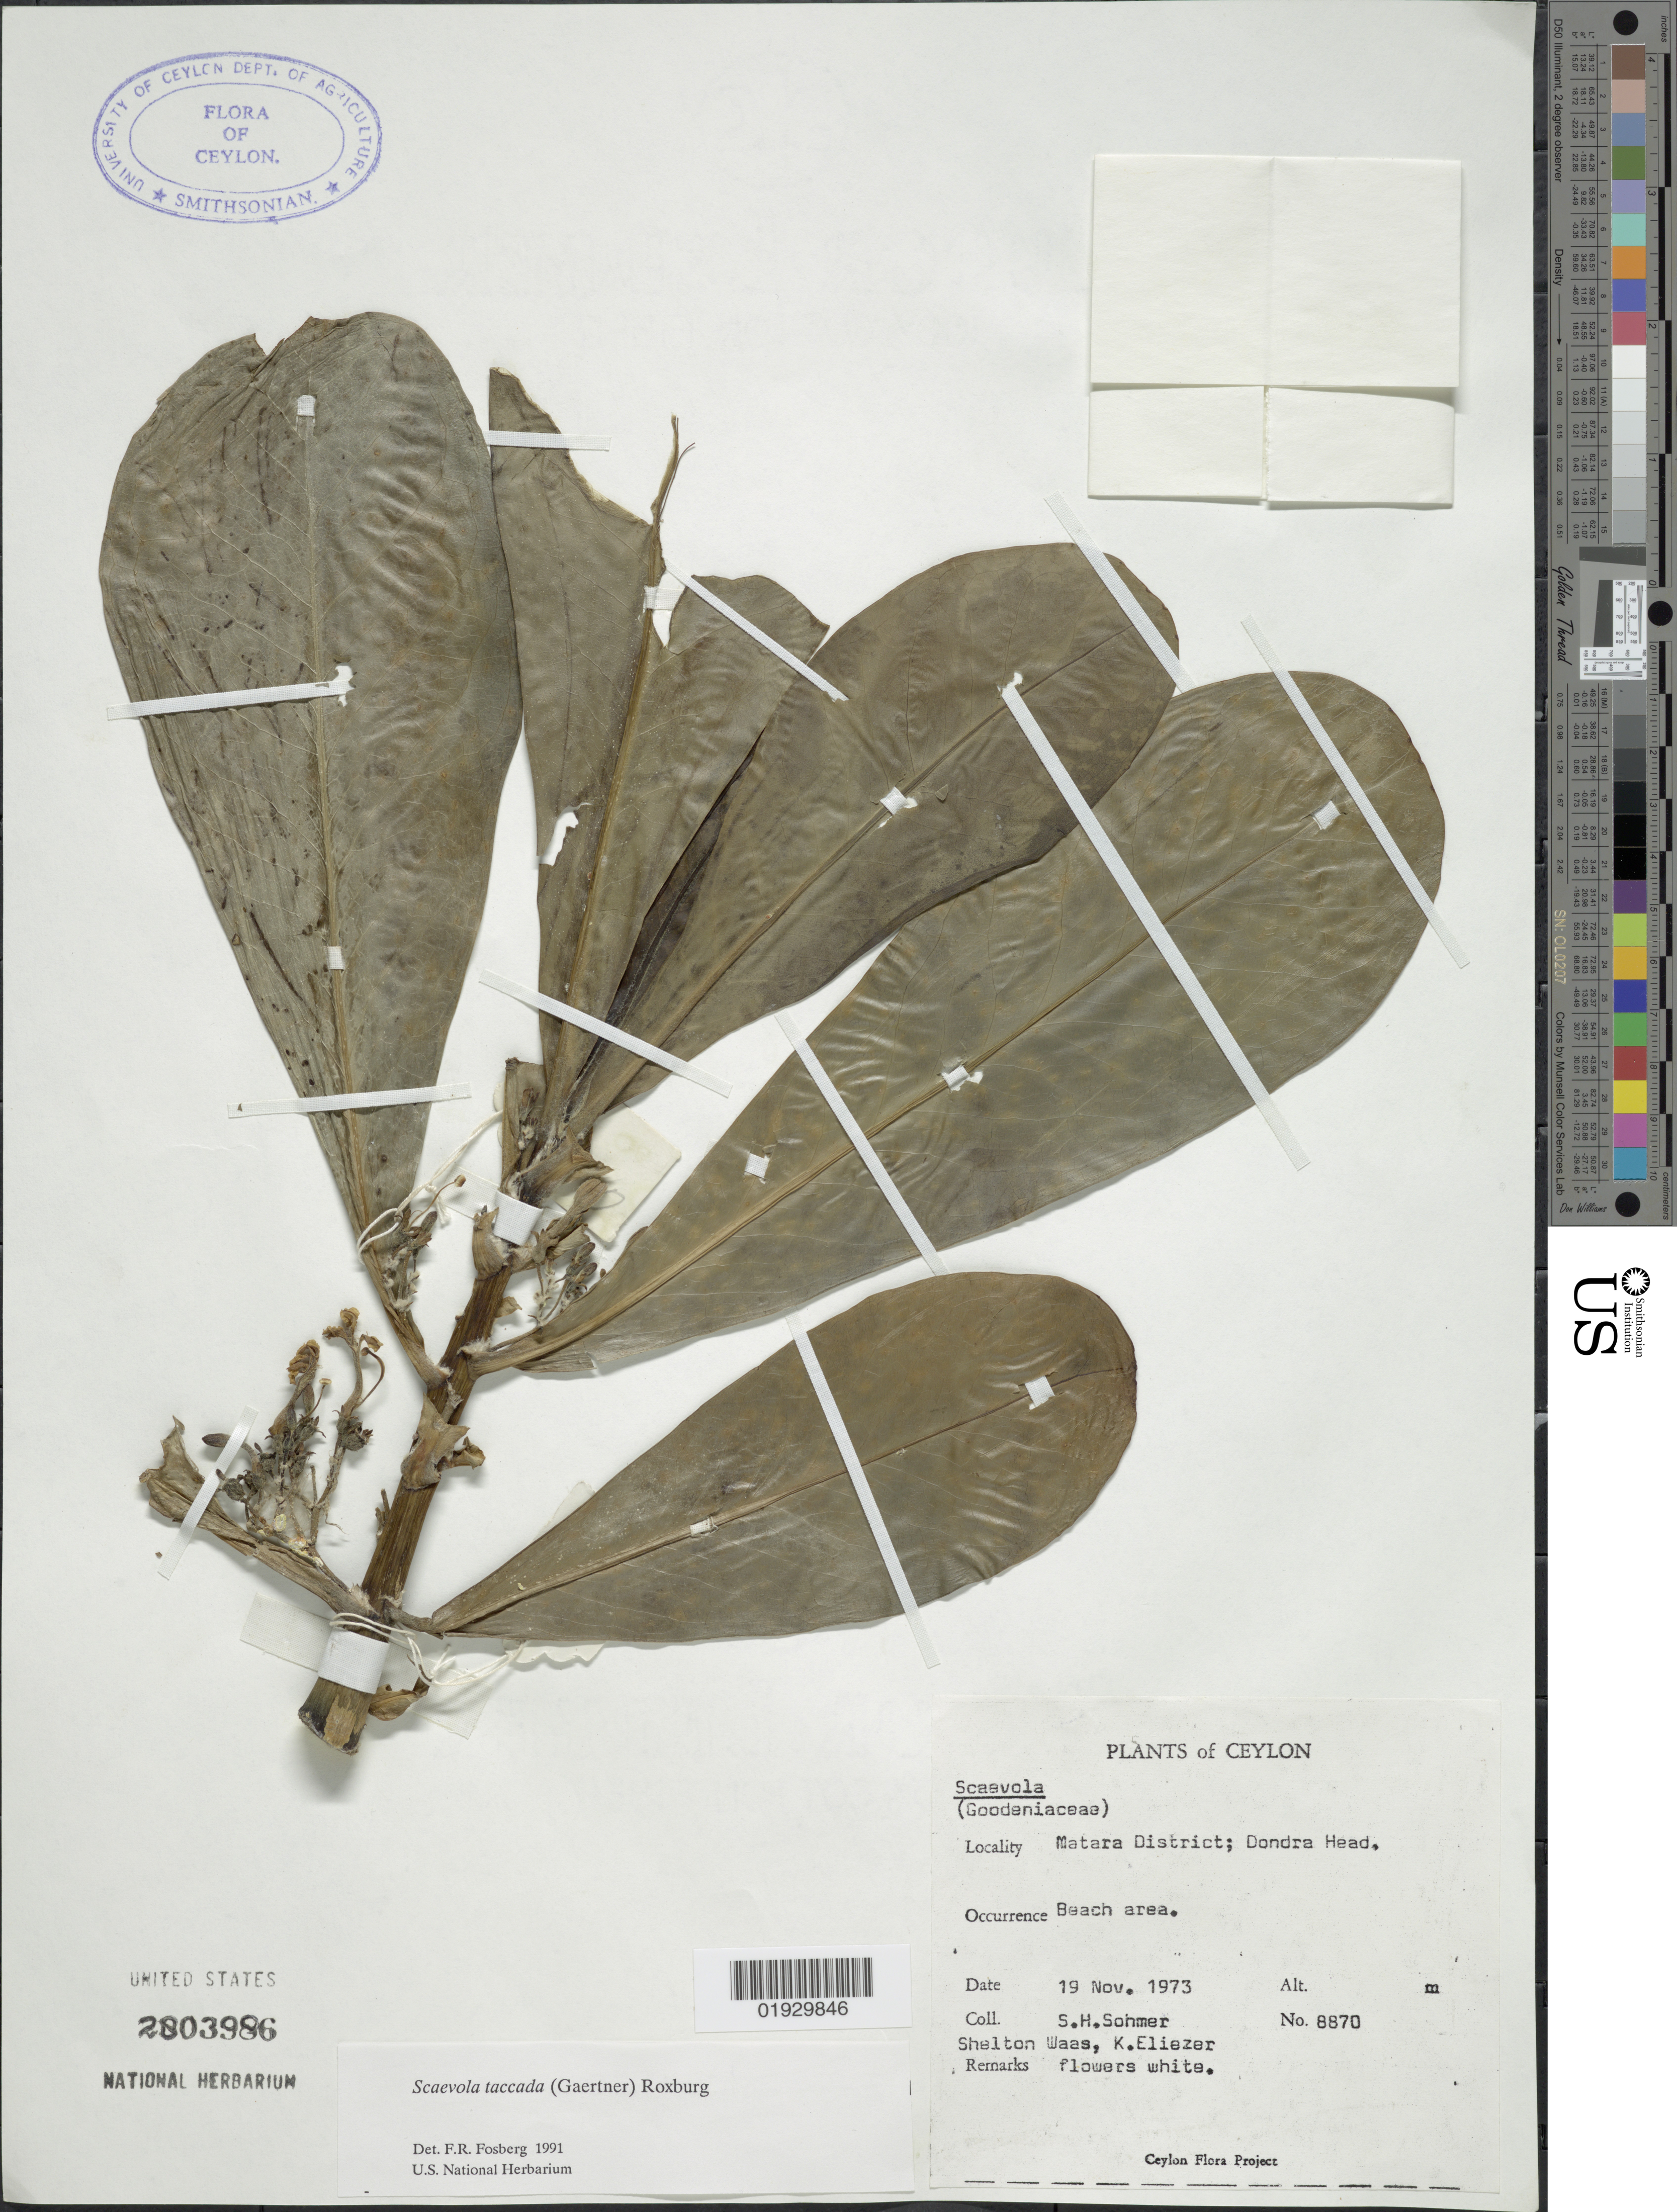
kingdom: Plantae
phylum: Tracheophyta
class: Magnoliopsida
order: Asterales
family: Goodeniaceae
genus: Scaevola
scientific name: Scaevola taccada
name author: (Gaertn.) Roxb.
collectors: S. H. Sohmer, S. Waas & K. Eliezer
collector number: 8870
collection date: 1973-11-19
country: Sri Lanka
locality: Ceylon. Matara District; Dondra Head.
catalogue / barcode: US 2803986